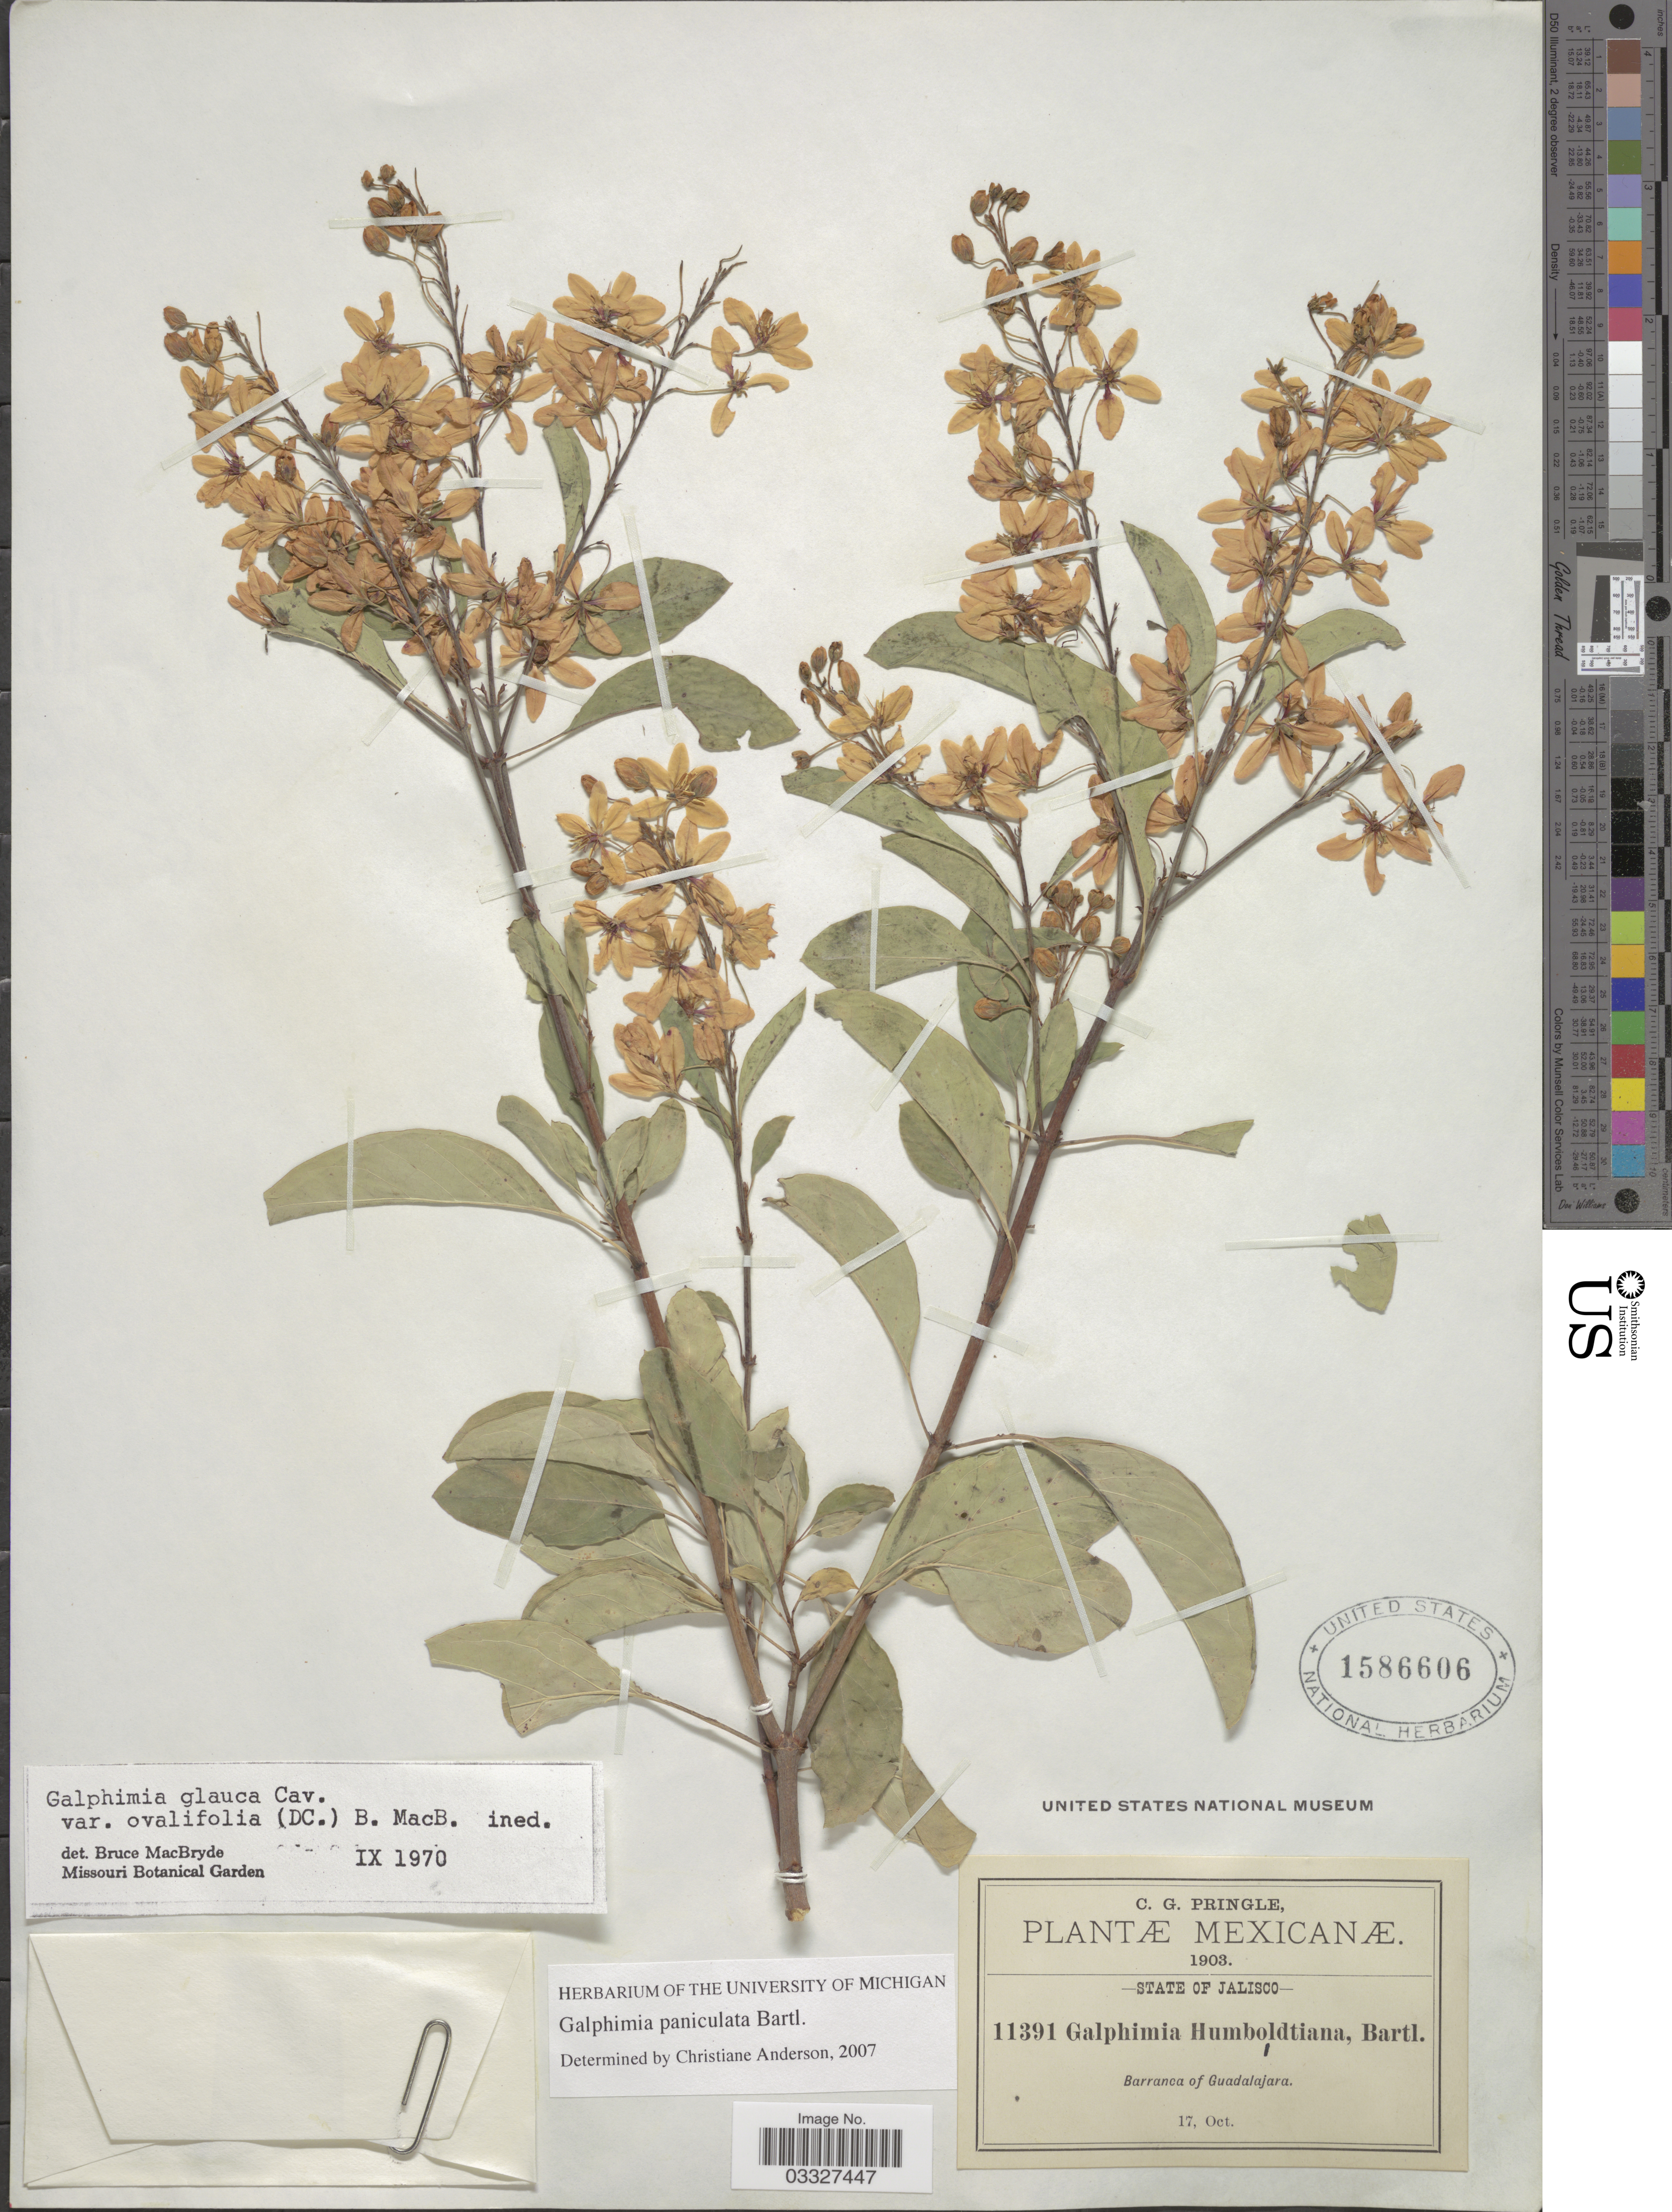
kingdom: Plantae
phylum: Tracheophyta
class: Magnoliopsida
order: Malpighiales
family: Malpighiaceae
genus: Galphimia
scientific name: Galphimia paniculata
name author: Bart.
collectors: C. G. Pringle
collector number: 11391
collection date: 1903-10-17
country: Mexico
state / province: Jalisco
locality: Barranca of Guadalajara.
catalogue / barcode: US 1586606